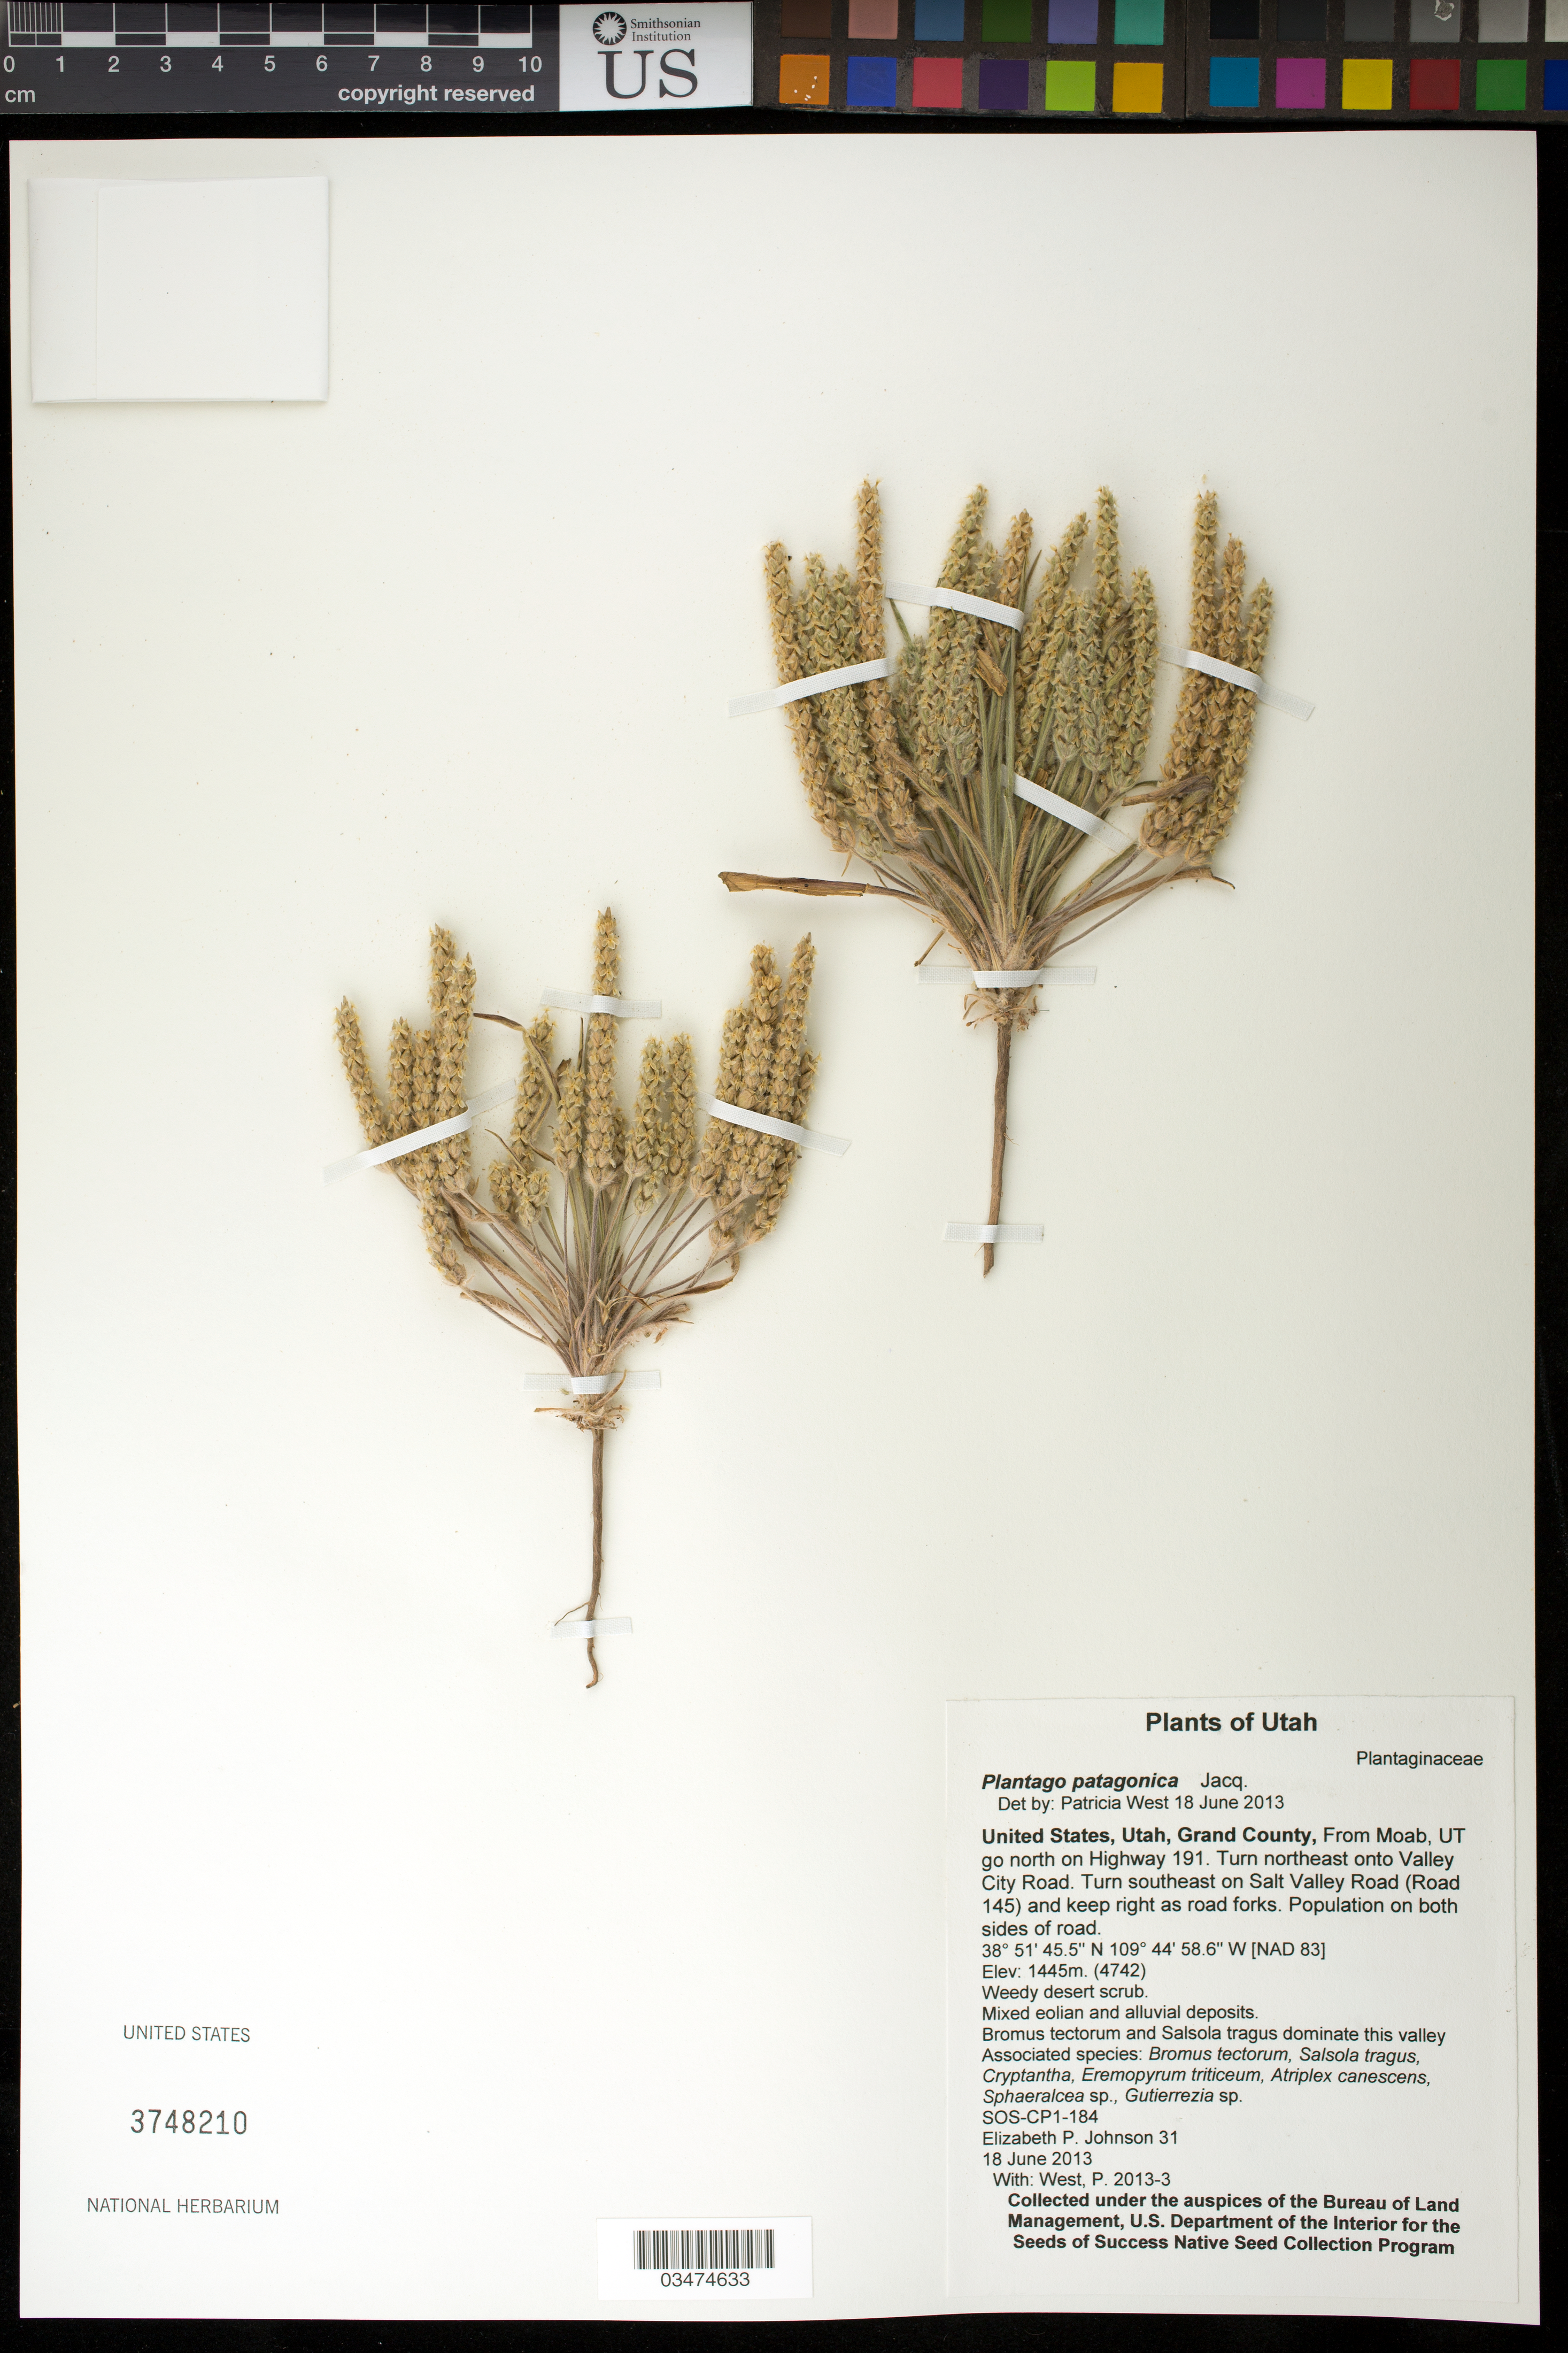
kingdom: Plantae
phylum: Tracheophyta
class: Magnoliopsida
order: Lamiales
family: Plantaginaceae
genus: Plantago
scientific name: Plantago patagonica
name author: Jacq.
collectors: E. P. Johnson & P. West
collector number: SOS-CP1-184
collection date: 2013-06-18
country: United States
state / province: Utah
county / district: Grand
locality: Both sides of Salt Valley Rd. (Road 145)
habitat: Weedy desert scrub. Mixed eolian and alluvial deposits.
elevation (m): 1445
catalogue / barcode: US 3748210